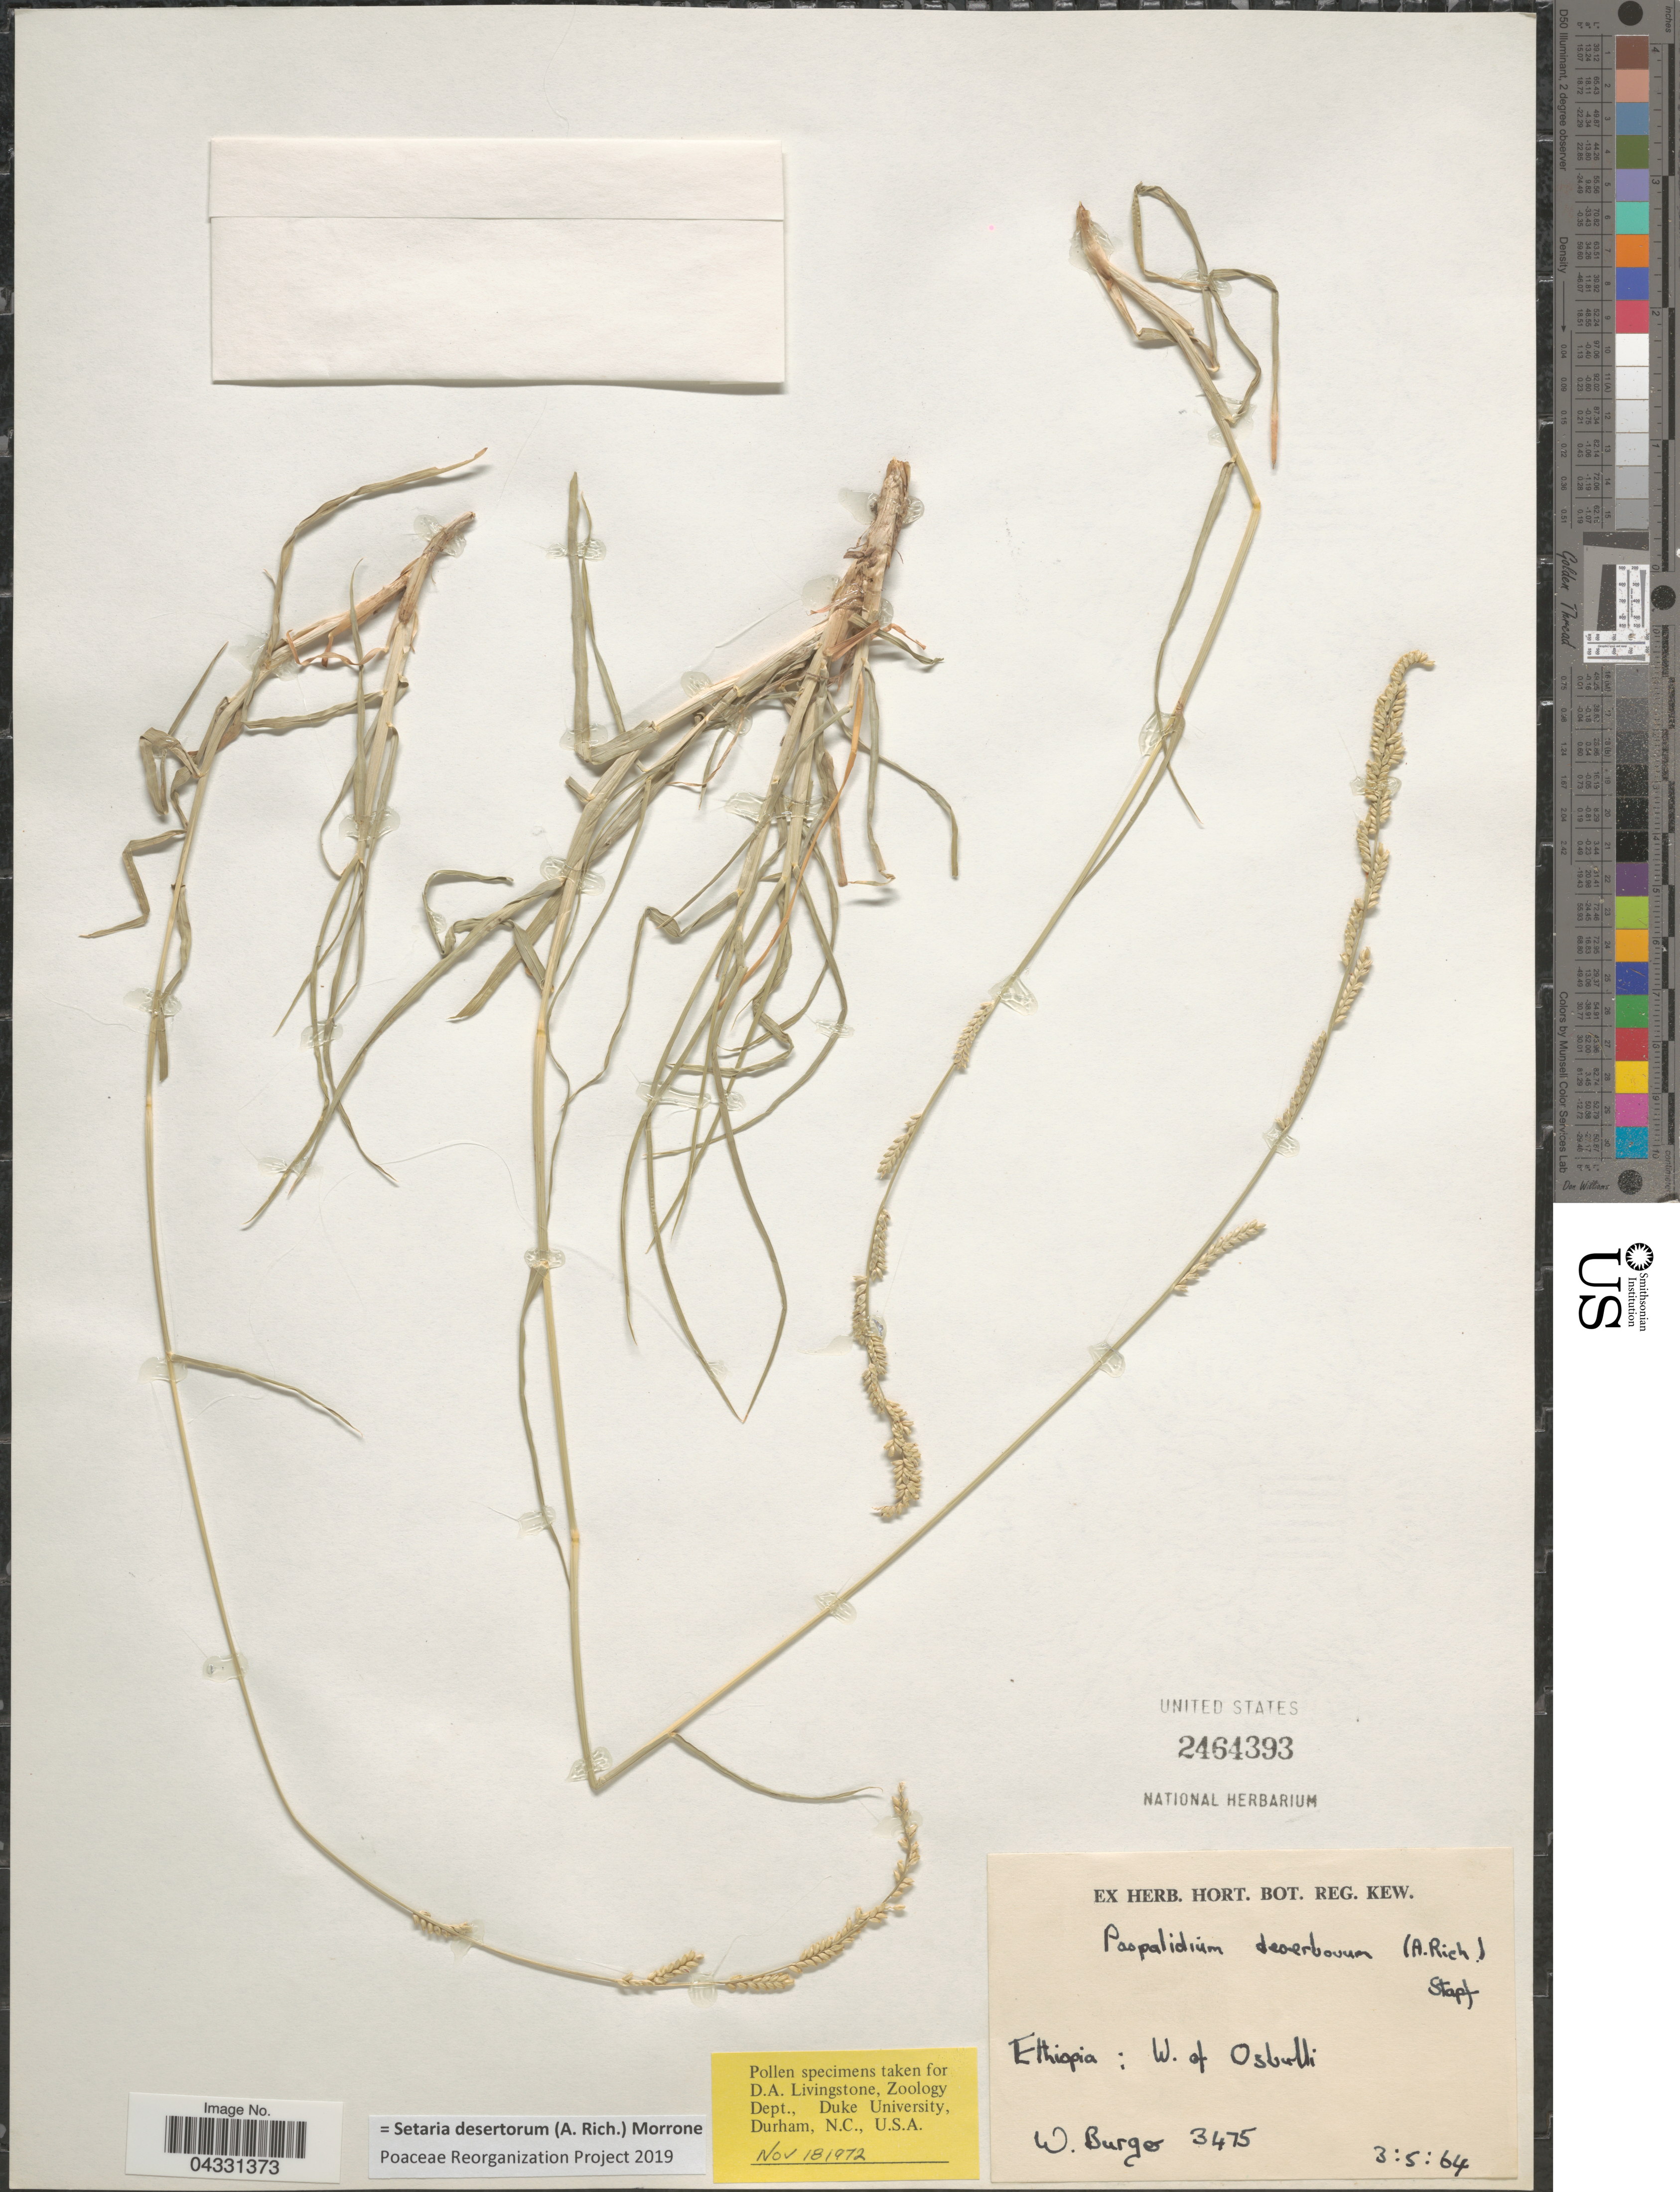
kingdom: Plantae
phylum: Tracheophyta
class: Liliopsida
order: Poales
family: Poaceae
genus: Setaria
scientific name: Setaria desertorum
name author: (A. Rich.) Morrone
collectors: W. Burger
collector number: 3475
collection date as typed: Transcribed d/m/y: 3/5/64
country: Ethiopia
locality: W. of Osbulli.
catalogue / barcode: US 2464393